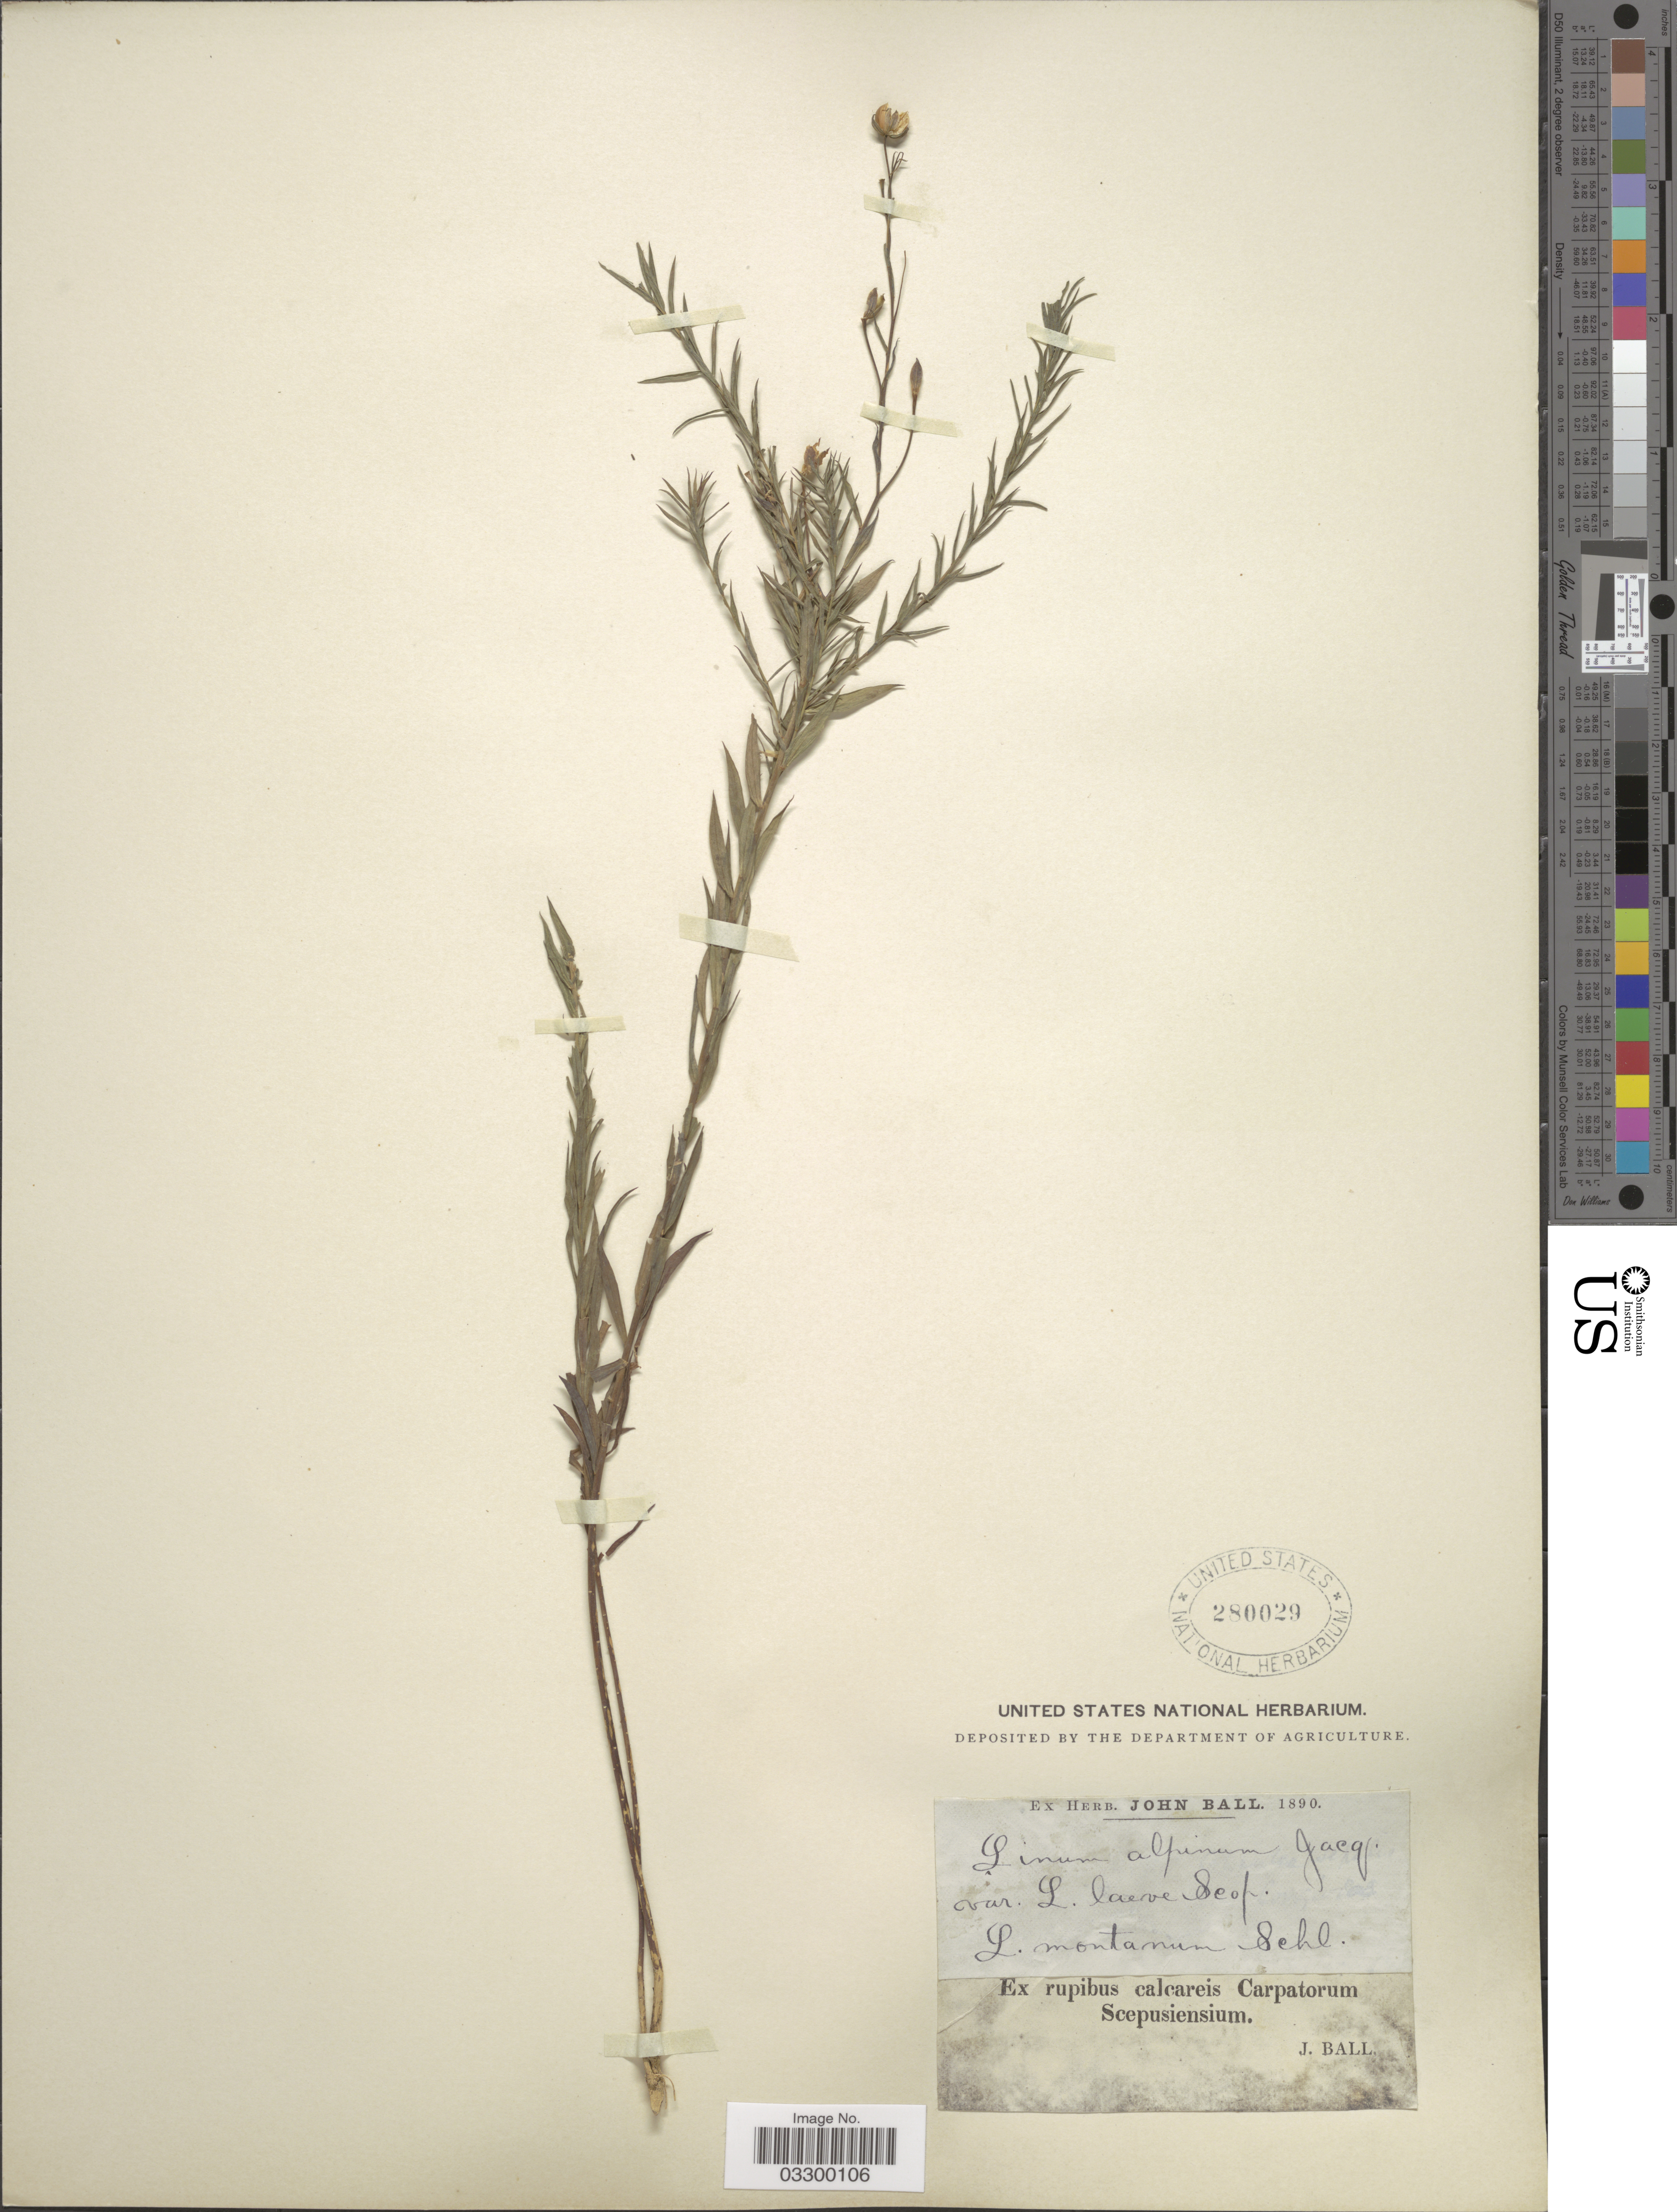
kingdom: Plantae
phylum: Tracheophyta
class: Magnoliopsida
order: Malpighiales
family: Linaceae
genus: Linum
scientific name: Linum alpinum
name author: Jacq.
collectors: J. Ball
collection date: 1890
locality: Ex rupibus calcareis Carpatorum Scepusiensium.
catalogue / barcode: US 280029